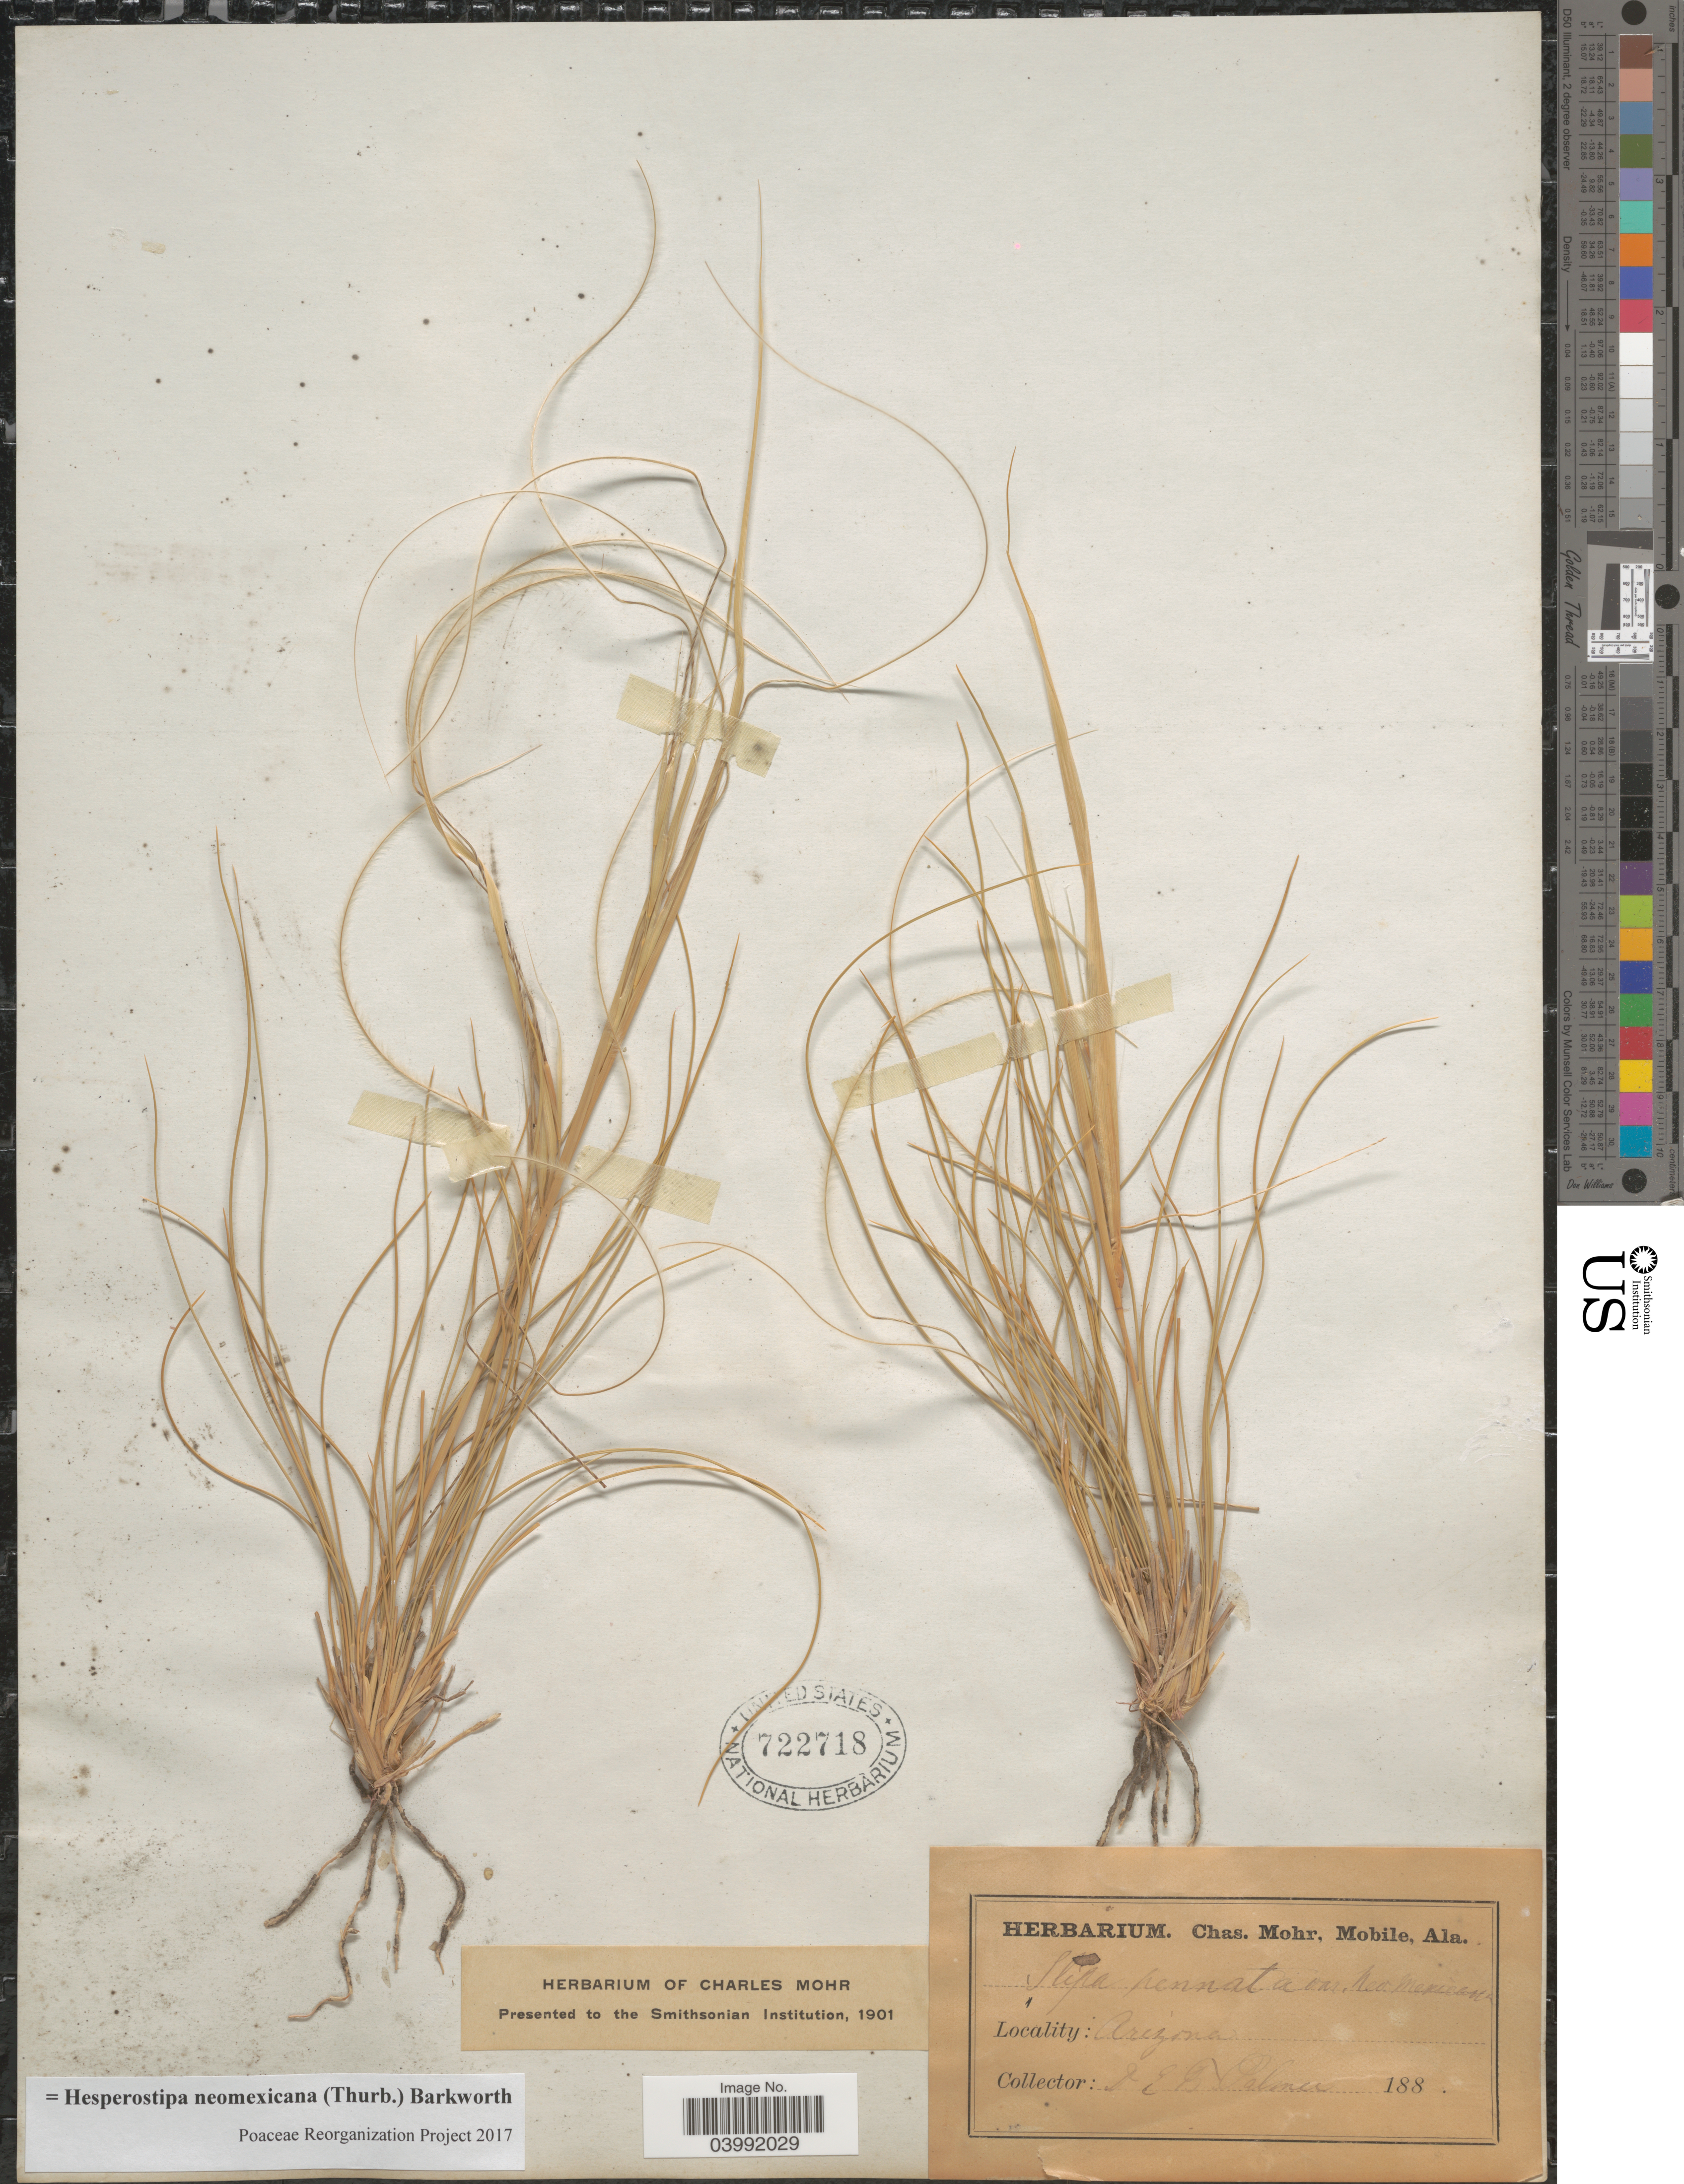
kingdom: Plantae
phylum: Tracheophyta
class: Liliopsida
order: Poales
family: Poaceae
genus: Hesperostipa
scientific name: Hesperostipa neomexicana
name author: (Thurb.) Barkworth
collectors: E. F. Palmer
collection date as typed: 188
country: United States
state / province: Arizona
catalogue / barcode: US 722718